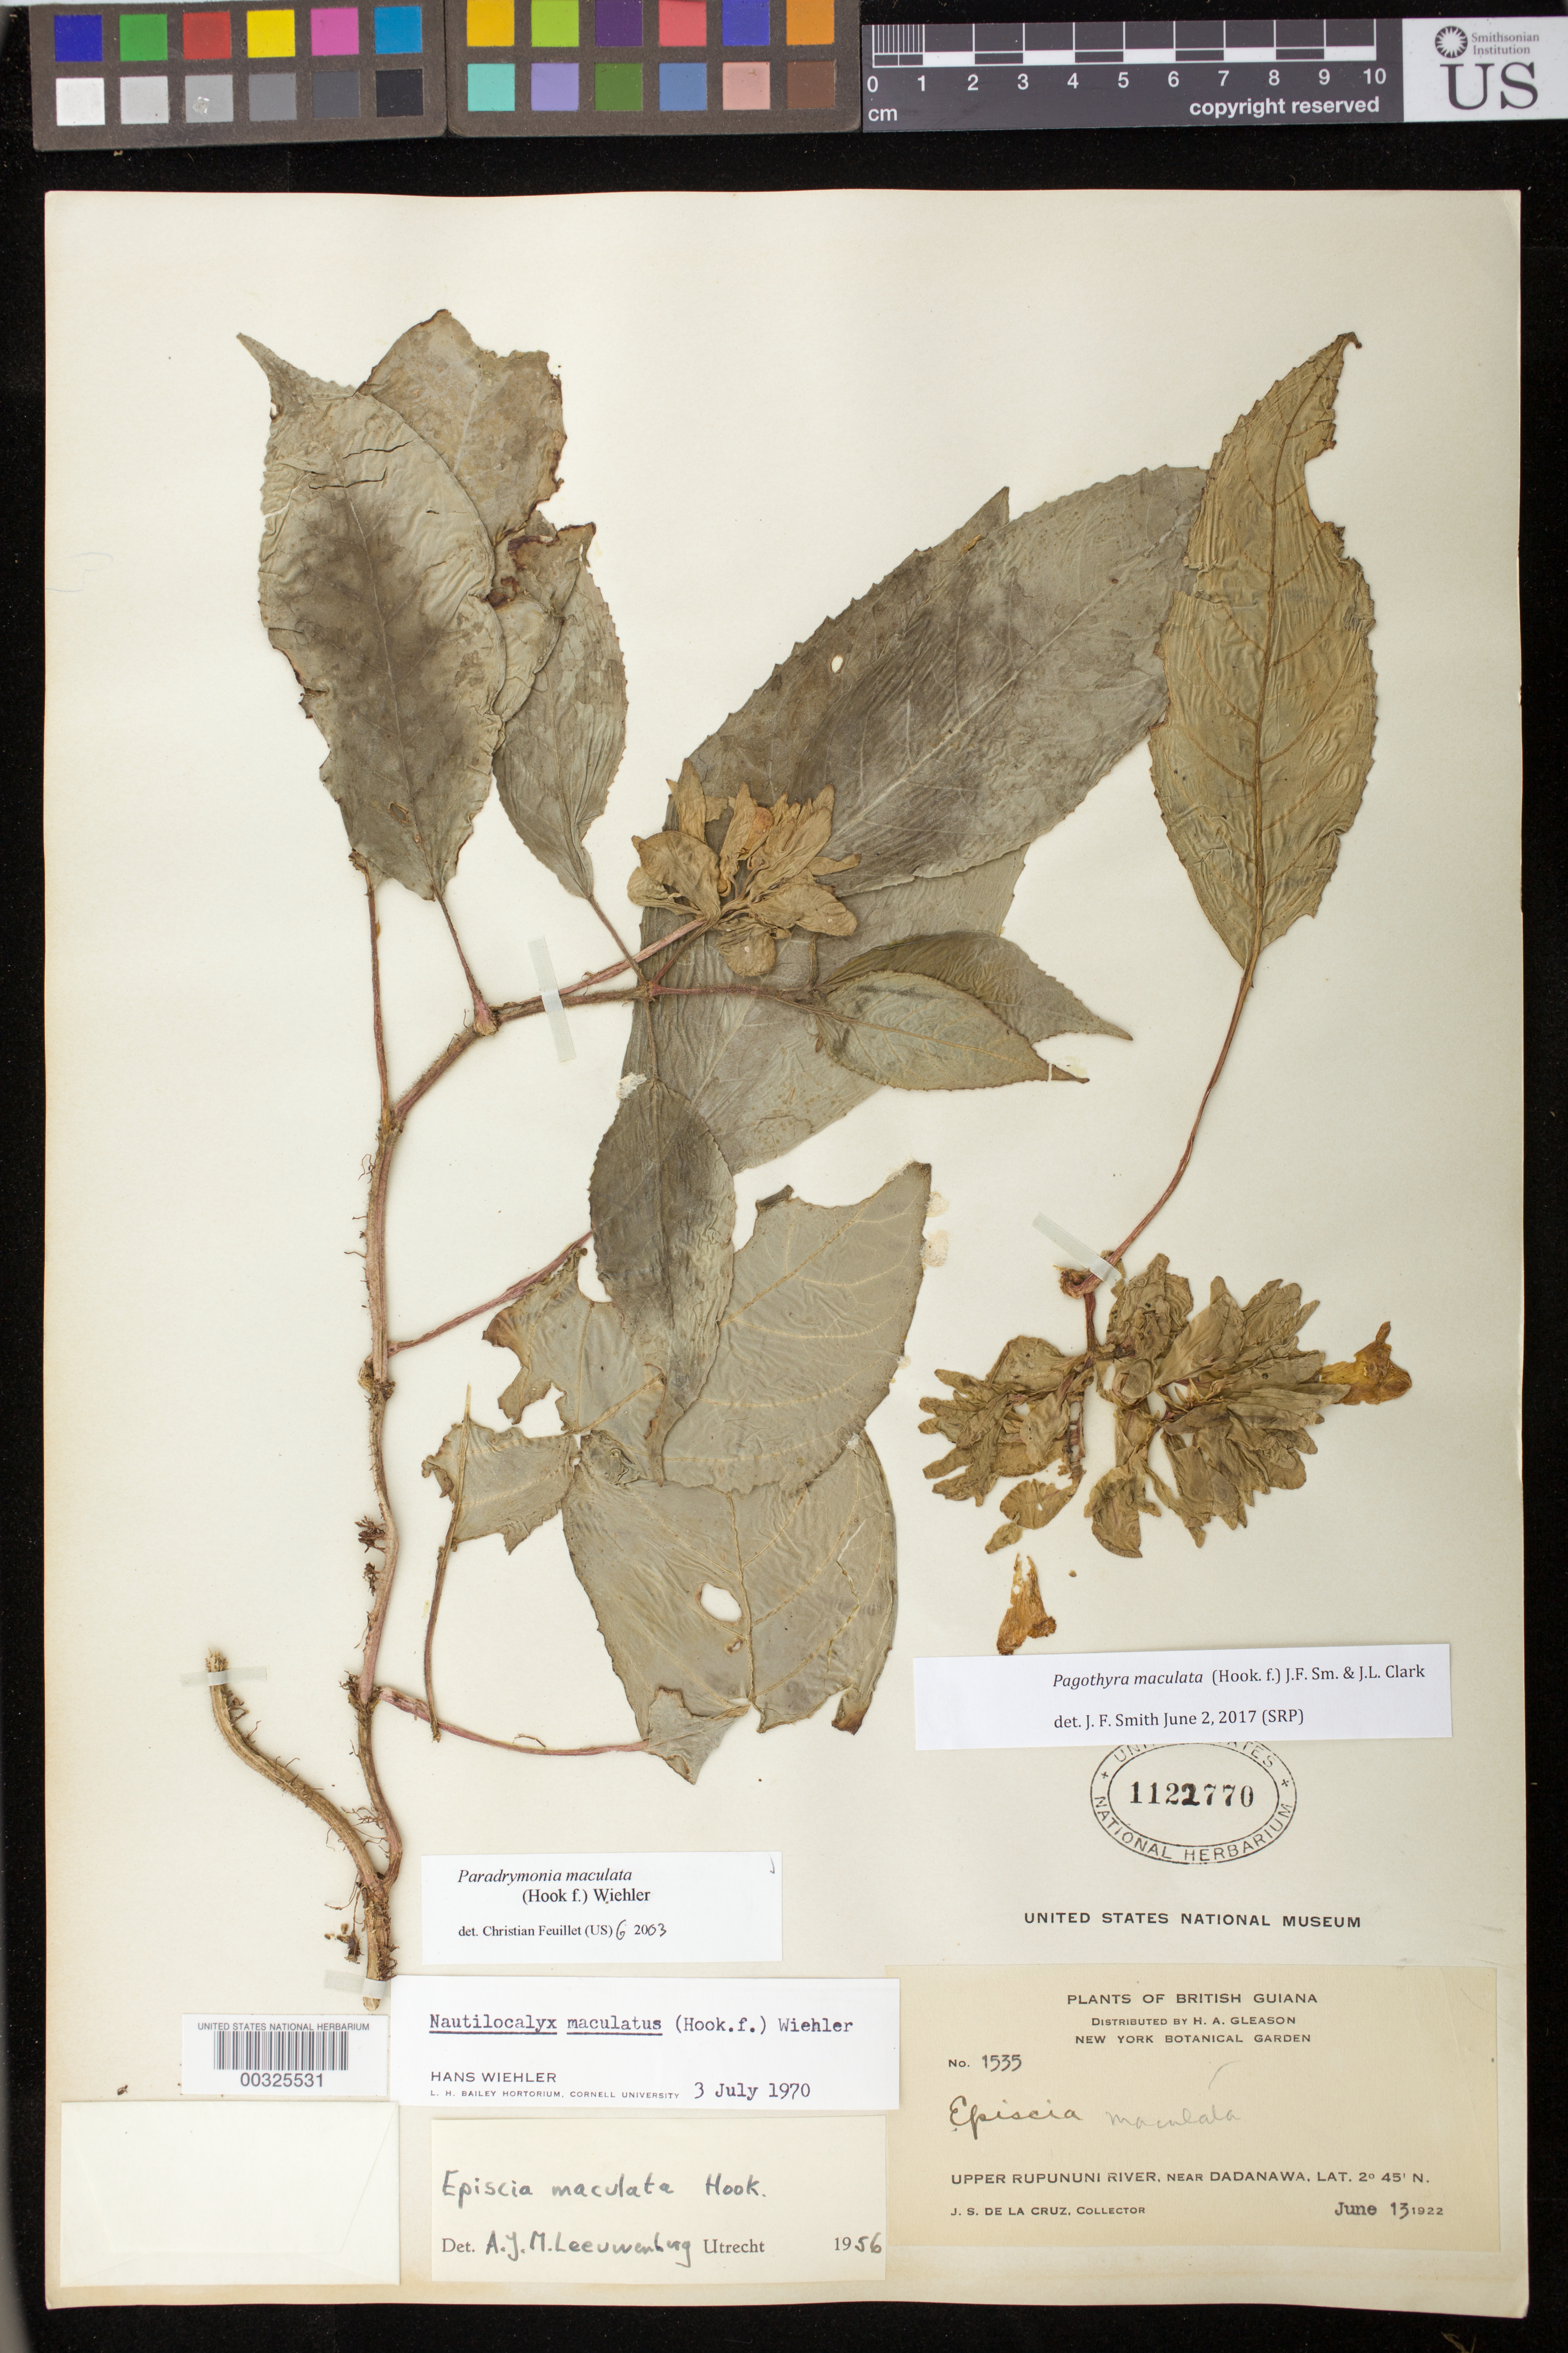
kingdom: Plantae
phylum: Tracheophyta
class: Magnoliopsida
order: Lamiales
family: Gesneriaceae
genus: Pagothyra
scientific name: Pagothyra maculata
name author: (Hook. f.) J.F. Sm. & J.L. Clark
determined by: Smith, J. F.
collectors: J. S. de la Cruz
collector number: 1535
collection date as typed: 13 Jun 1922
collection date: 1922-06-13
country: Guyana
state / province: U. Takutu-U. Essequibo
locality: Upper Rupununi River, near Dadanawa, lat. 2°45' N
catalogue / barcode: US 1122770